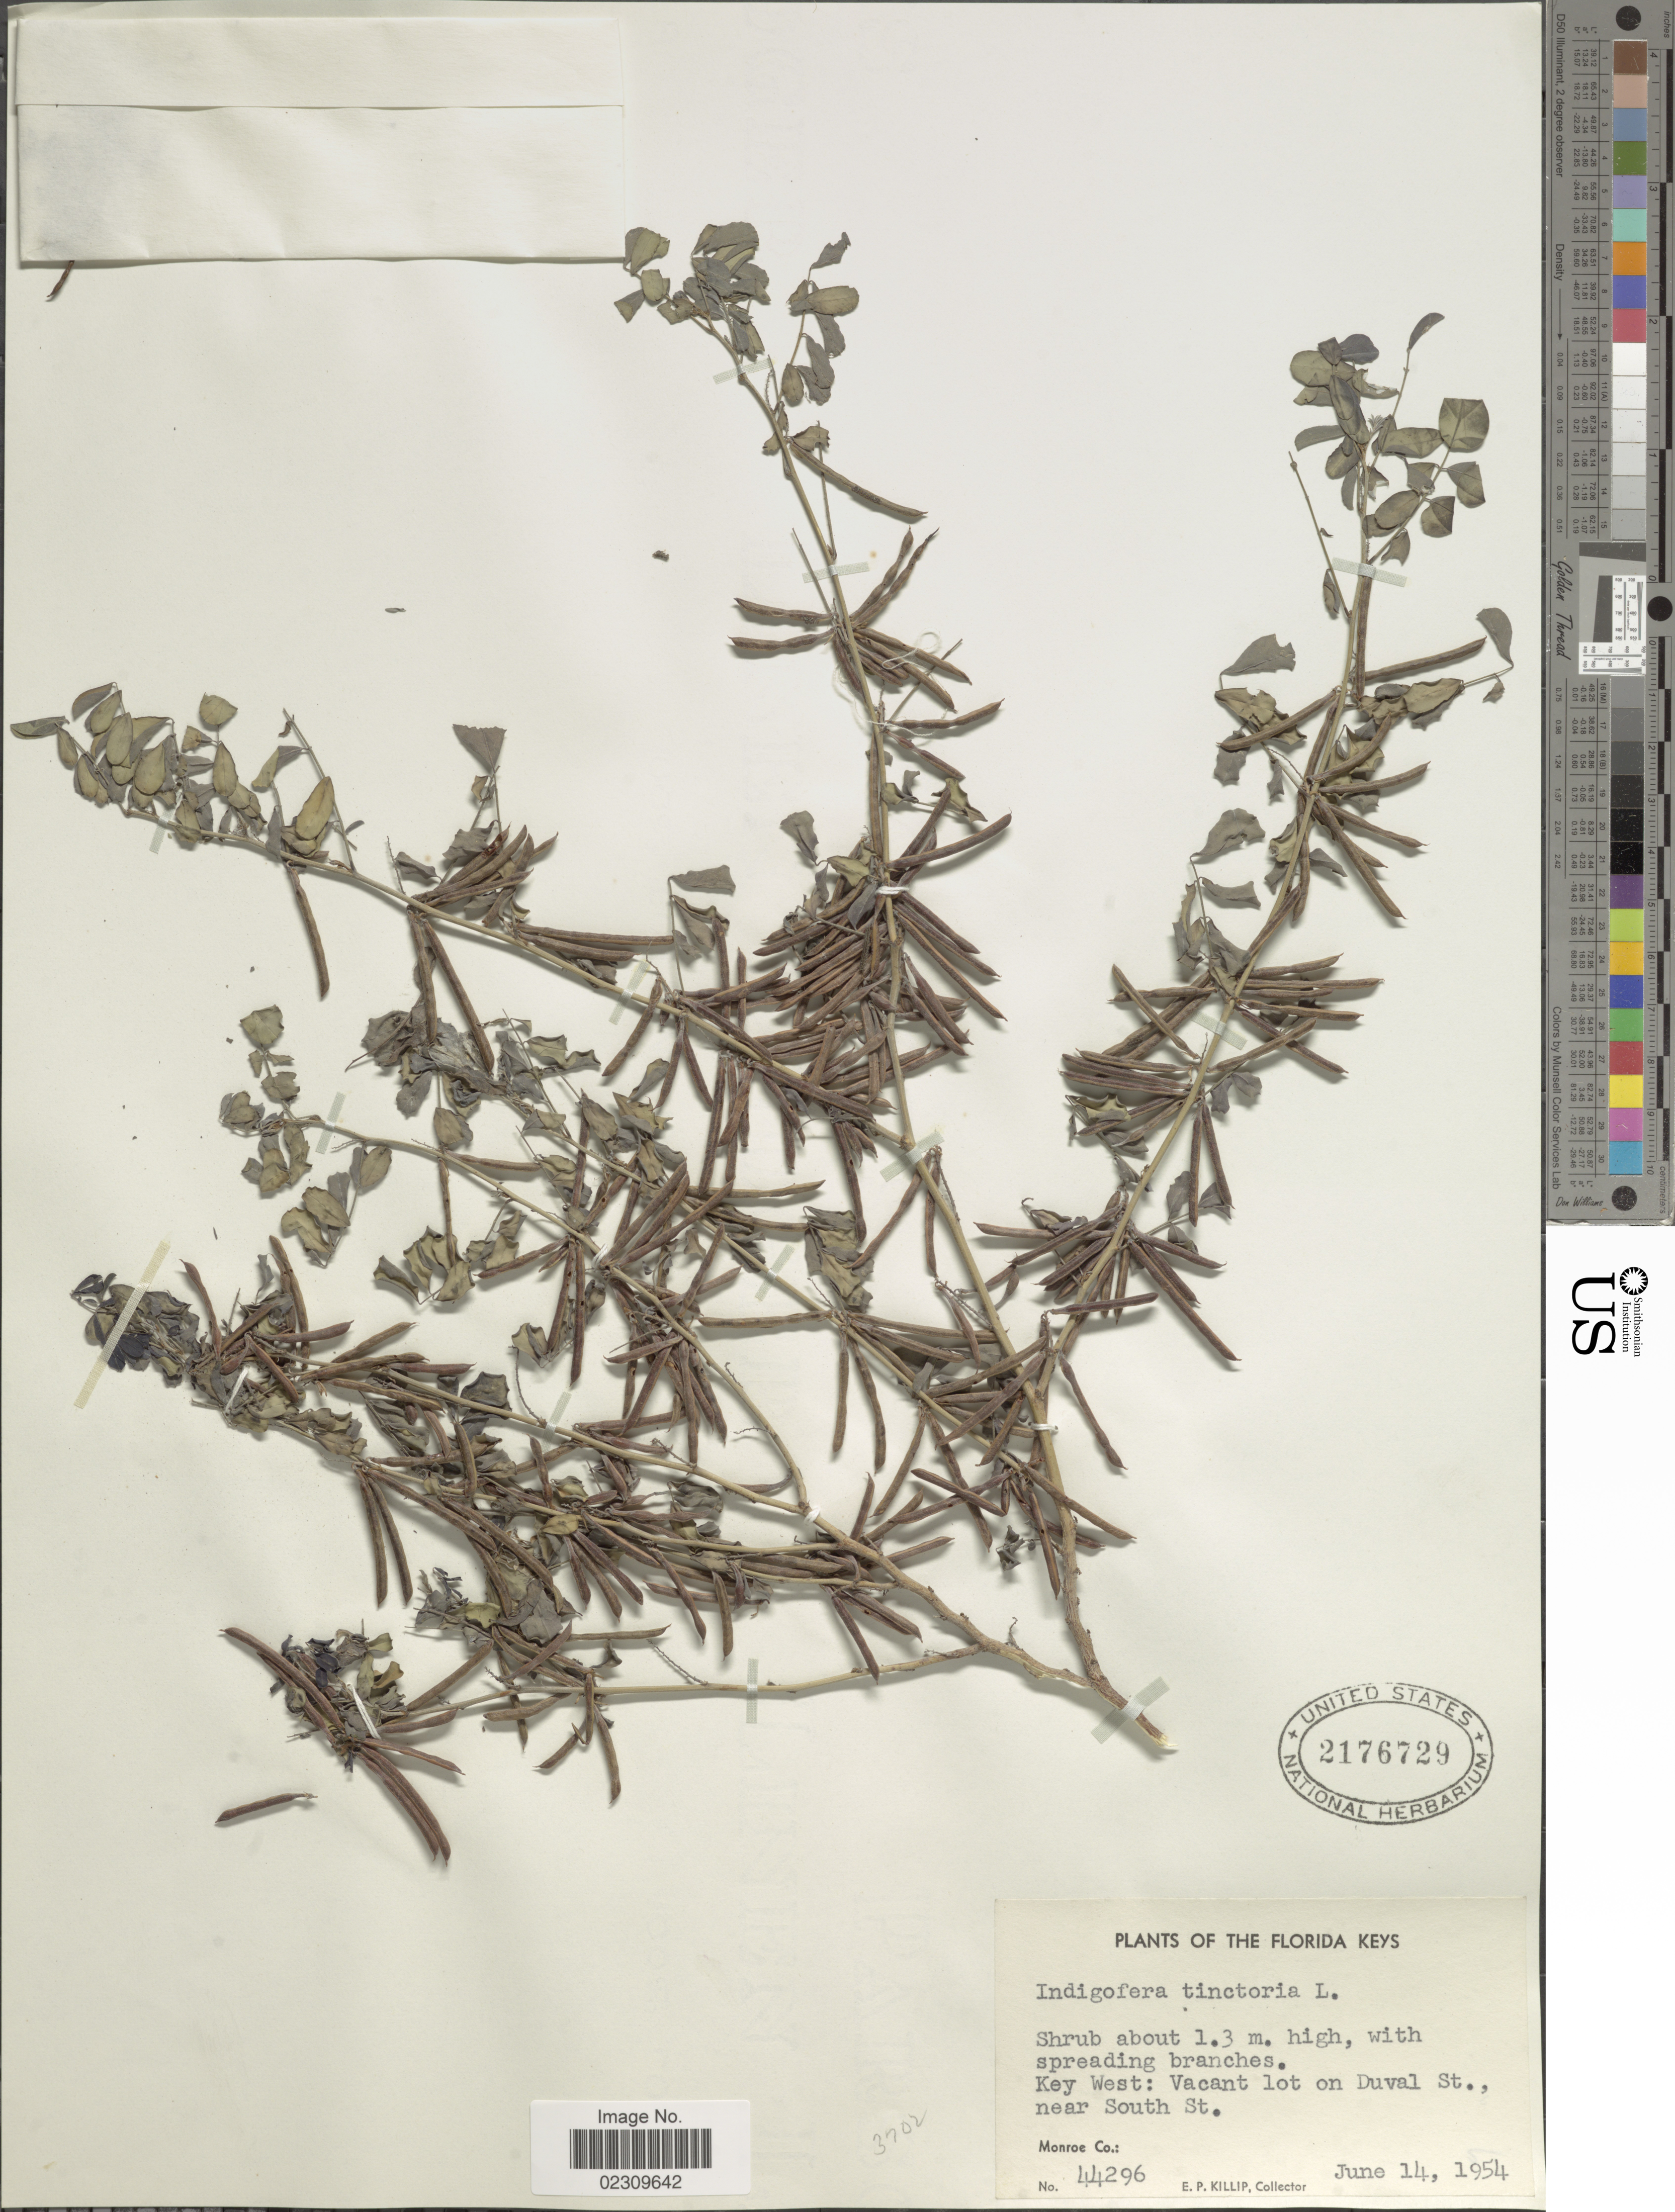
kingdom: Plantae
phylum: Tracheophyta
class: Magnoliopsida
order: Fabales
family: Fabaceae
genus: Indigofera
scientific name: Indigofera tinctoria sensu Naves non L.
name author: Naves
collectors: E. P. Killip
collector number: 44296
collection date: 1954-06-14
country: United States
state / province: Florida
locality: Florida Keys. Key West: Vacant lot on Duval St., near South St. Monroe Co.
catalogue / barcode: US 2176729